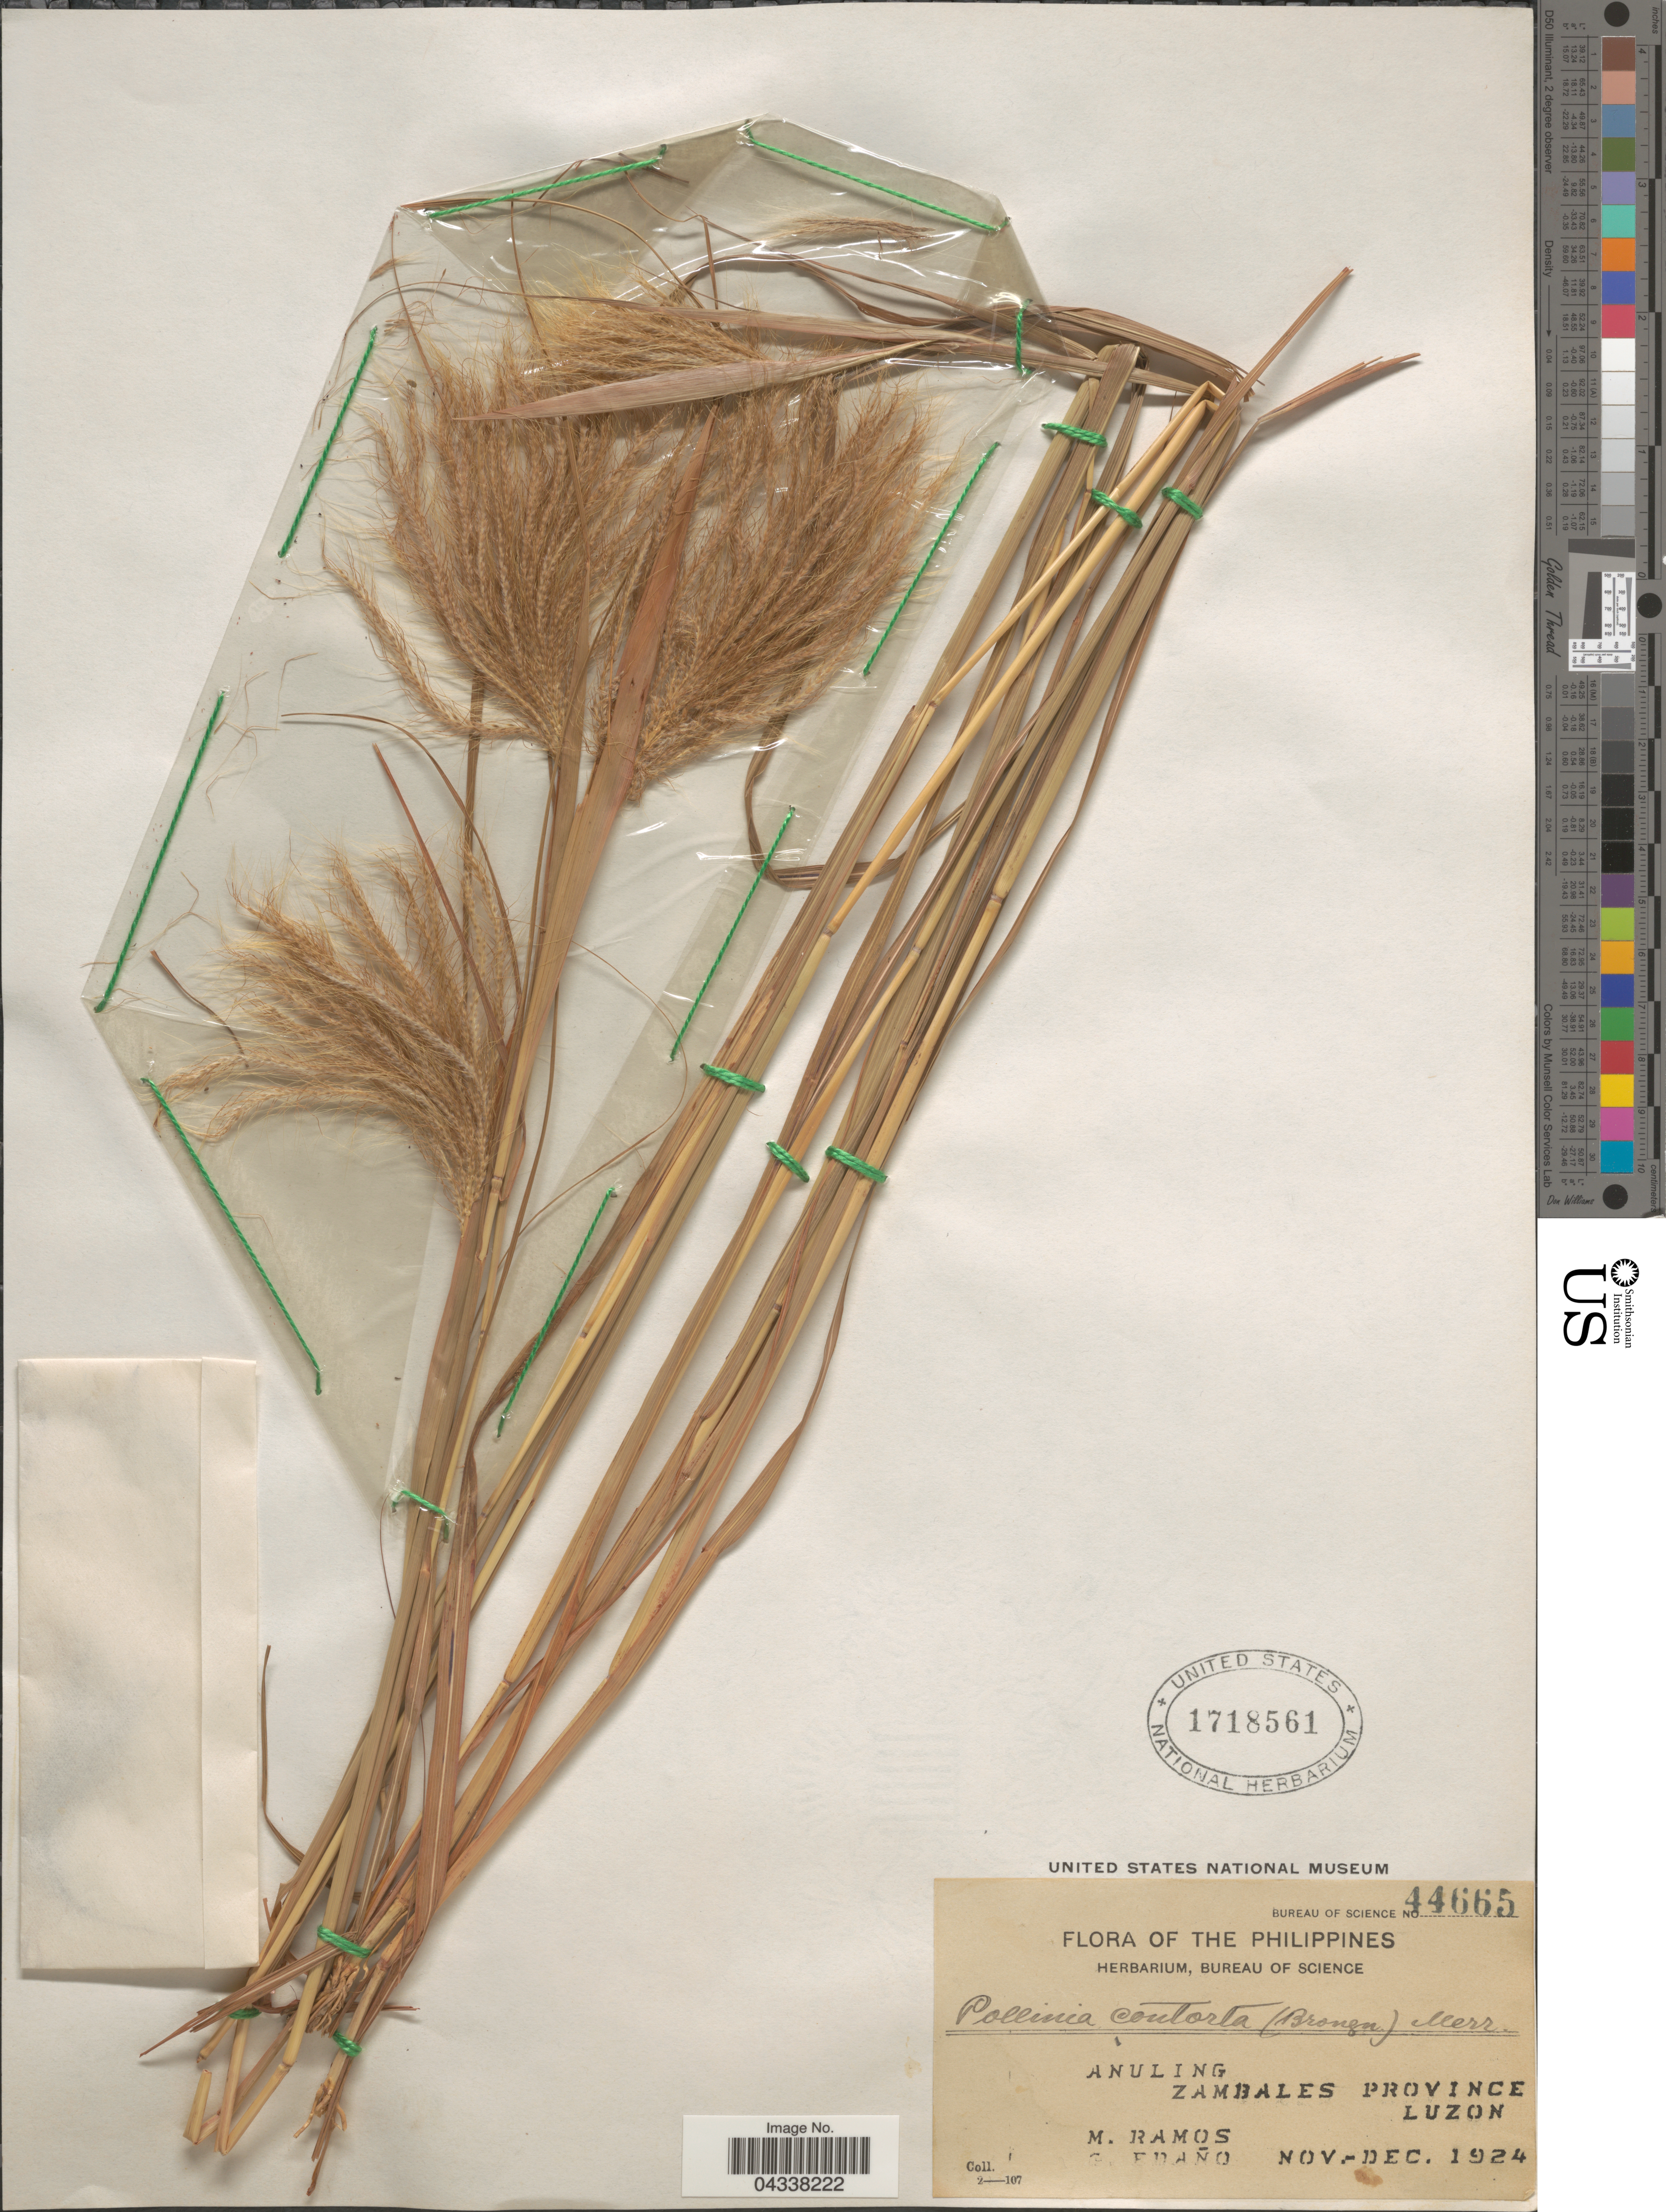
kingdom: Plantae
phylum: Tracheophyta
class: Liliopsida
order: Poales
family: Poaceae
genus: Pseudopogonatherum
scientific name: Pseudopogonatherum contortum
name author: A. Camus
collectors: M. Ramos & G. Edaño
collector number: Bureau of Science 44665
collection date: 1924-11/1924-12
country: Philippines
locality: Anuling. Zambales Province. Luzon.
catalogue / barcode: US 1718561